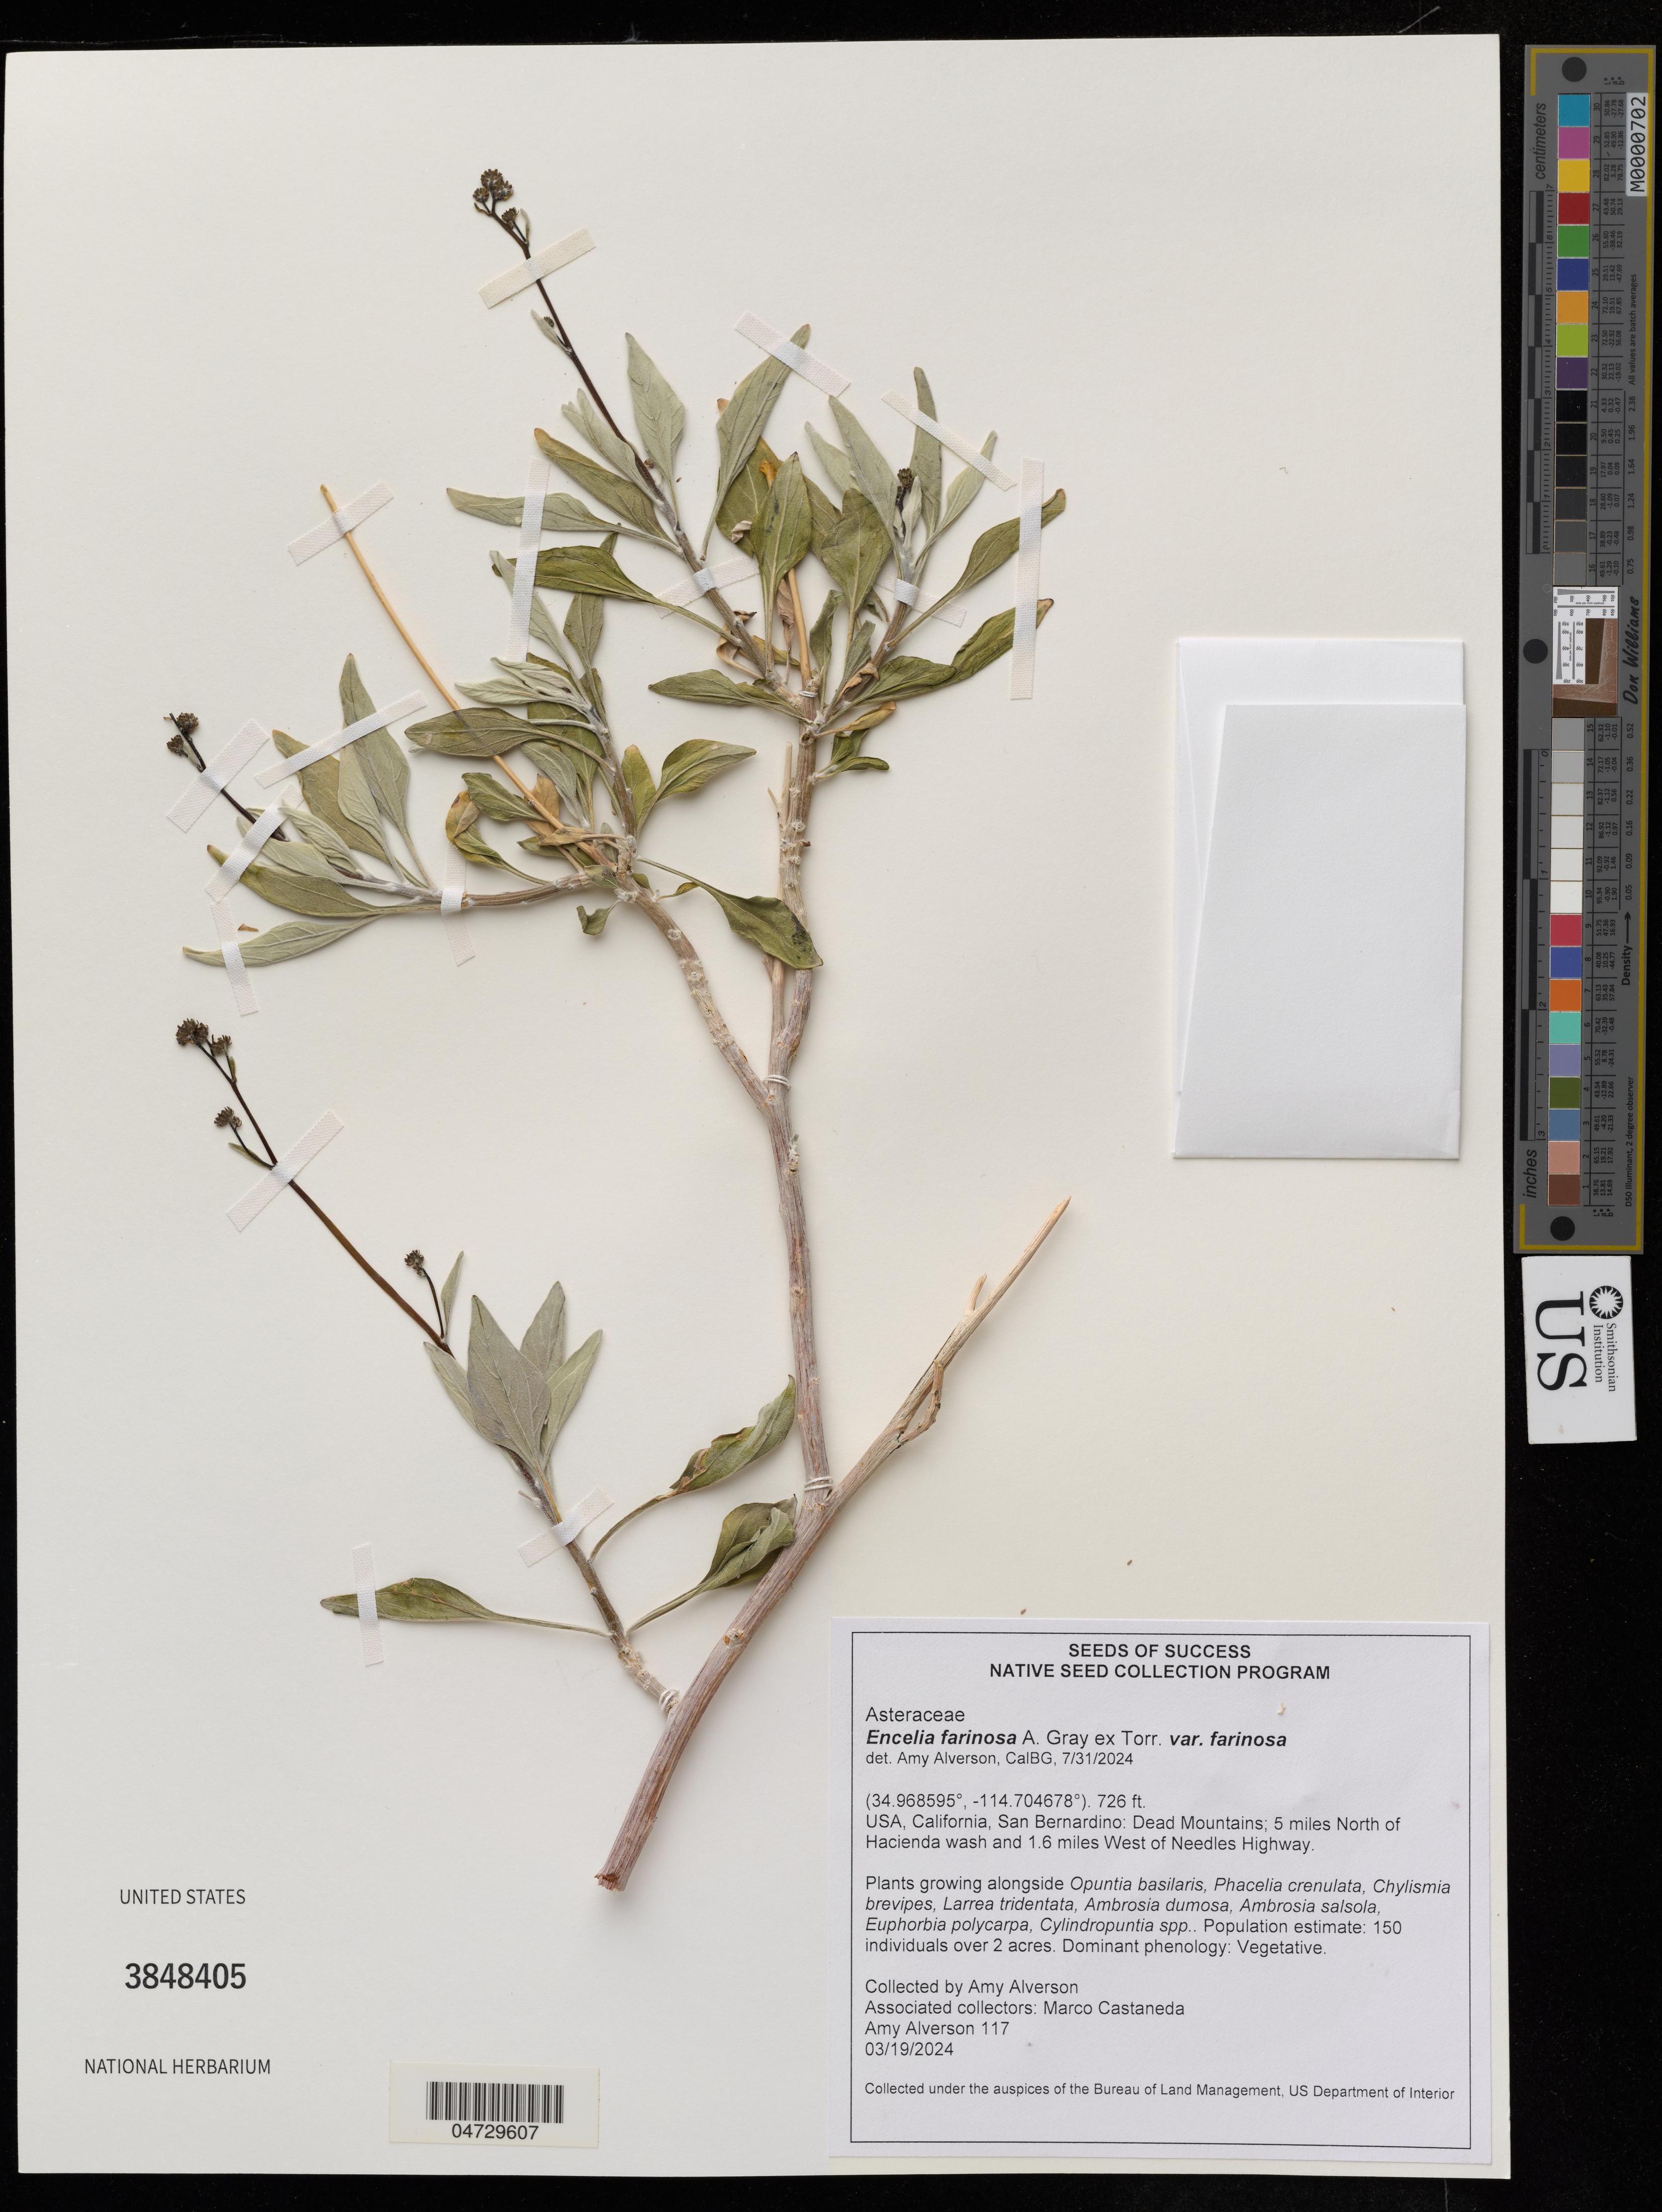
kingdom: Plantae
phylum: Tracheophyta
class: Magnoliopsida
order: Asterales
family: Asteraceae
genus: Encelia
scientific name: Encelia farinosa var. farinosa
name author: A. Gray ex Torr.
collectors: A. Alverson & M. Castañeda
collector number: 117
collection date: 2024-03-19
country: United States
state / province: California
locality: San Bernardino: Dead Mountains; 5 miles North of Hacienda wash and 1.6 miles West of Needles Highway.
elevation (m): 221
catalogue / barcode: US 3848405